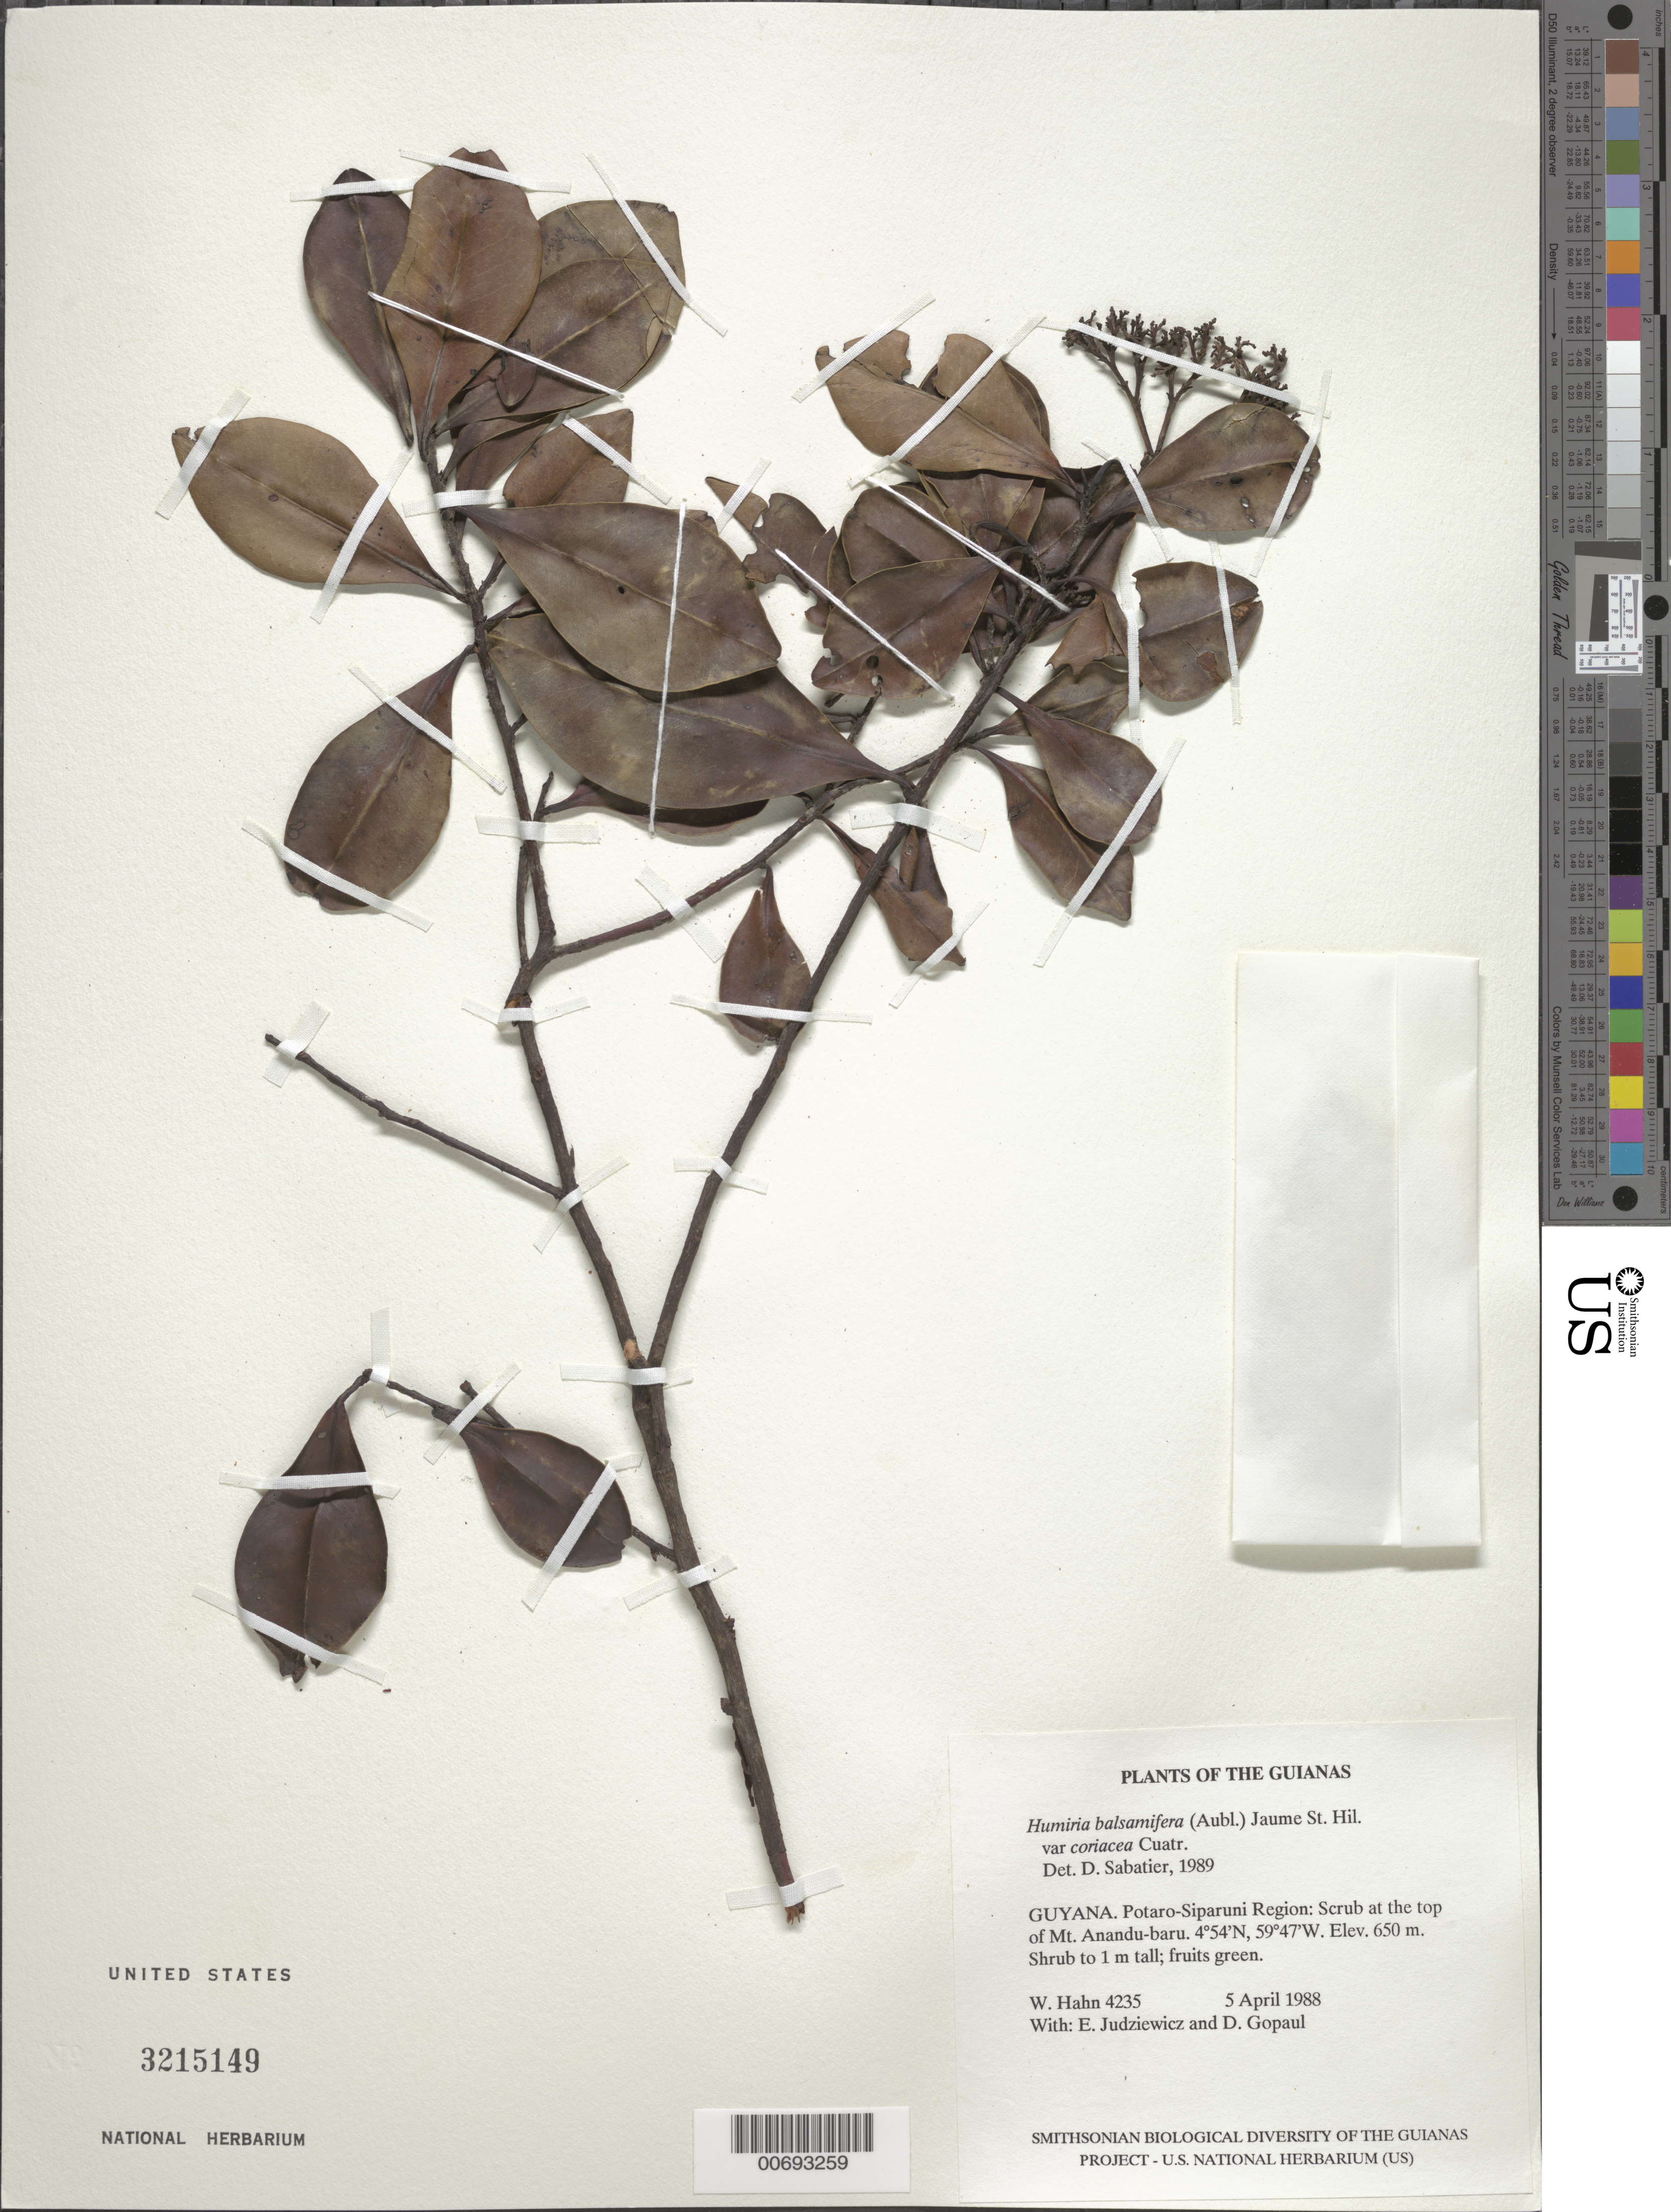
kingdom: Plantae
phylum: Tracheophyta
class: Magnoliopsida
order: Malpighiales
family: Humiriaceae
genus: Humiria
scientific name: Humiria balsamifera var. coriacea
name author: Cuatrec.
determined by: Sabatier, D.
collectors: W. Hahn, E. J. Judziewicz & D. Gopaul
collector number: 4235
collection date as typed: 5 April 1988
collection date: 1988-04-05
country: Guyana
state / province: Potaro-Siparuni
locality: Top of Mt. Anandu-baru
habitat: Scrub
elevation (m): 650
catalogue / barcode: US 3215149